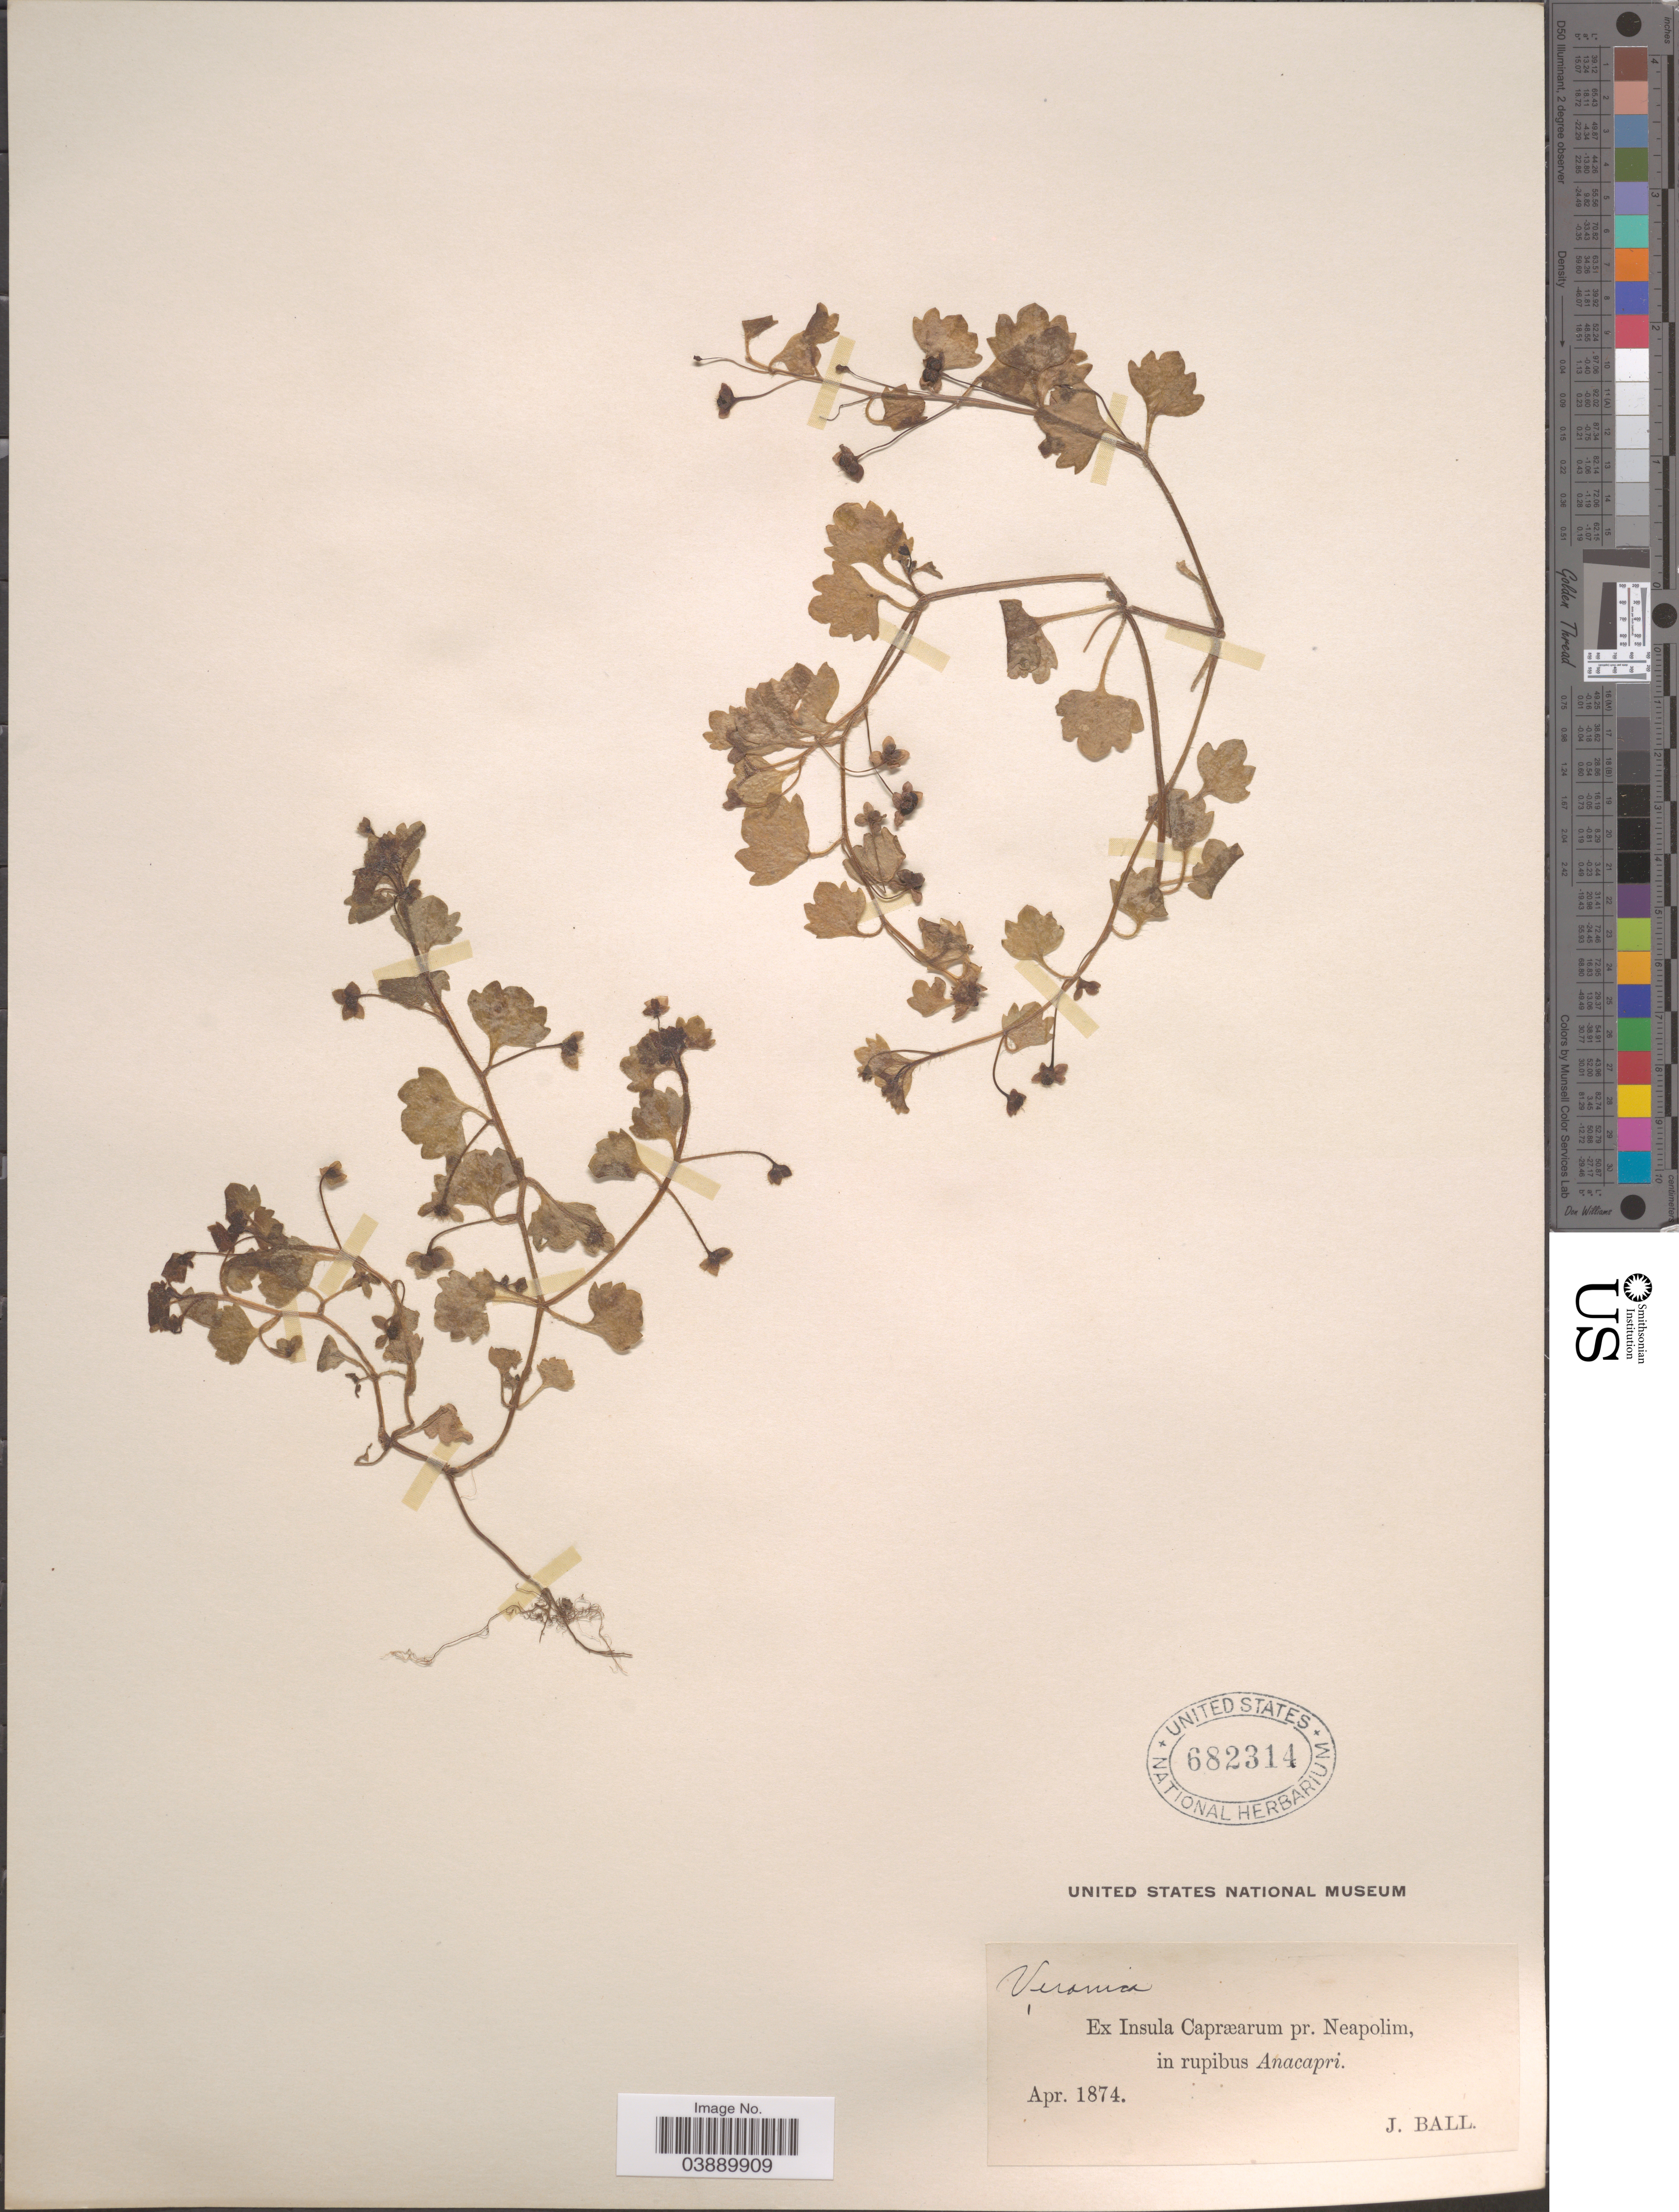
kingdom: Plantae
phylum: Tracheophyta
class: Magnoliopsida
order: Lamiales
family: Plantaginaceae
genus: Veronica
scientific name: Veronica cymbalaria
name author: M. Bodard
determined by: Albach, Dirk C.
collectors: J. Ball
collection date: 1874-04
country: Italy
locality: Ex Insula Capræarum pr. Neapolim, in rupibus Anacapri.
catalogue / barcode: US 682314